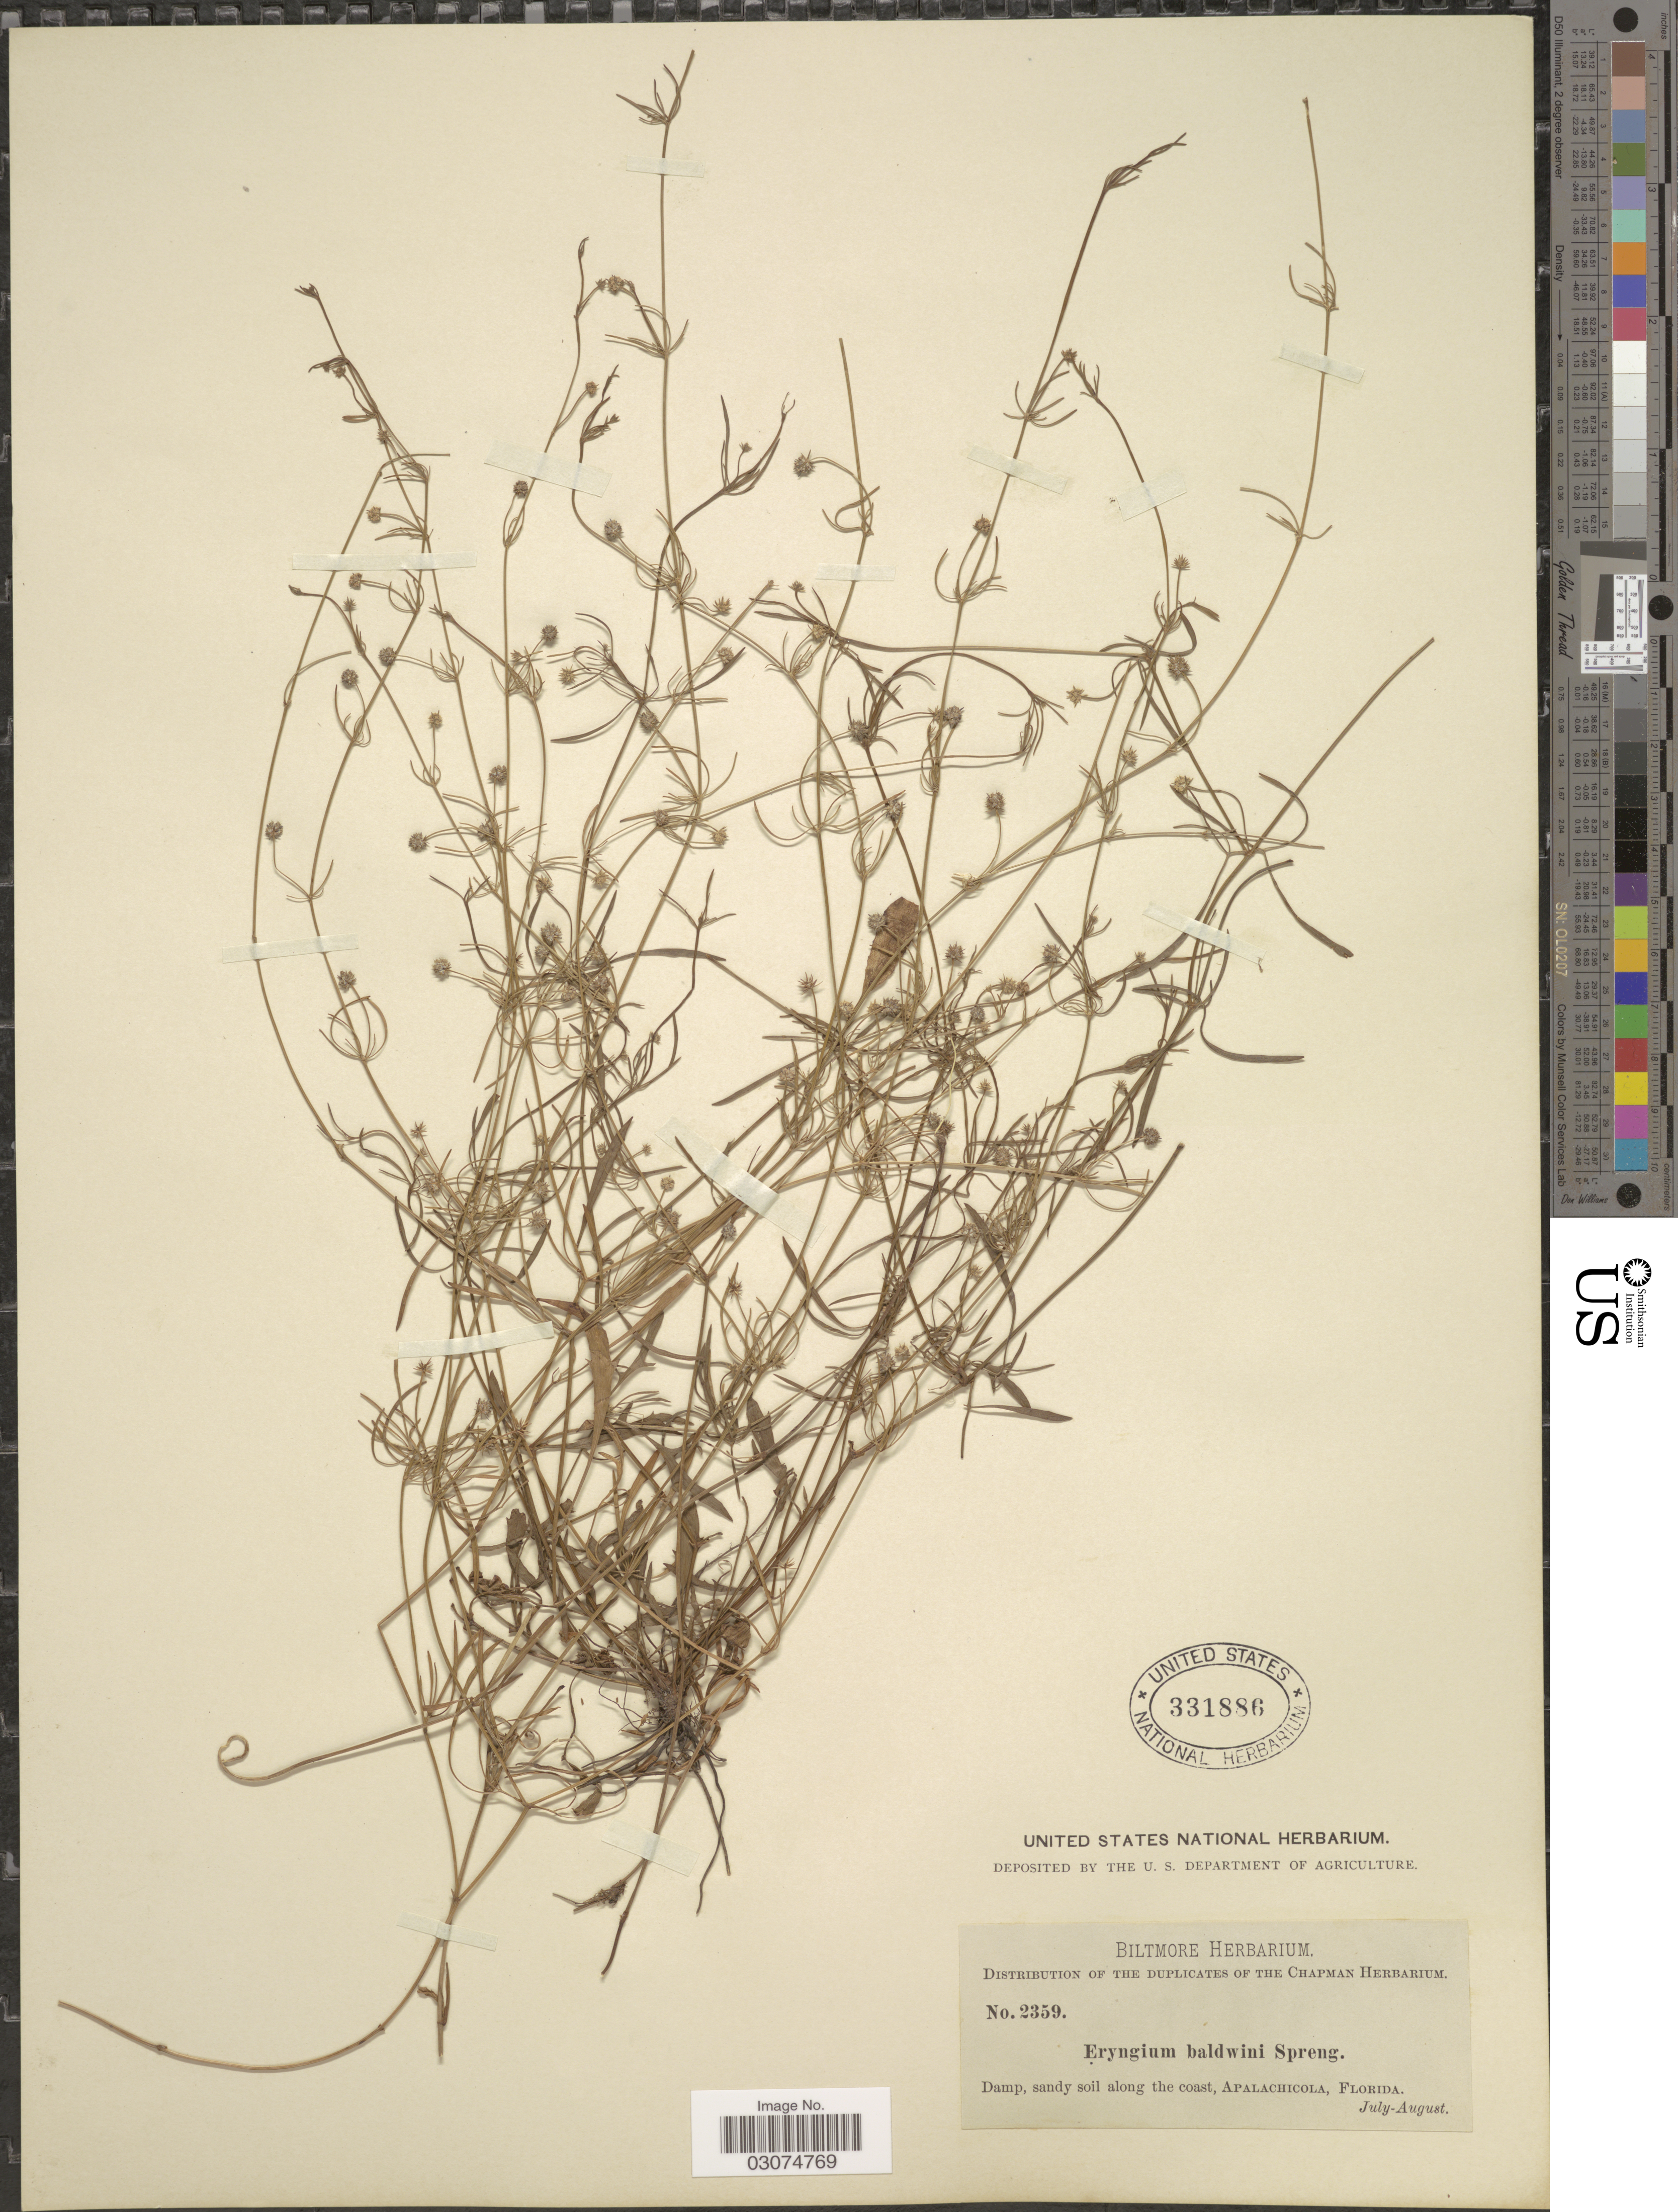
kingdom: Plantae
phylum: Tracheophyta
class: Magnoliopsida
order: Apiales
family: Apiaceae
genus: Eryngium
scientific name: Eryngium baldwinii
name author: Spreng.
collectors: ex herb. Biltmore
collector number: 2359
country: United States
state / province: Florida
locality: Damp, sandy soil along the coast, Apalachicola.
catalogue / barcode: US 331886